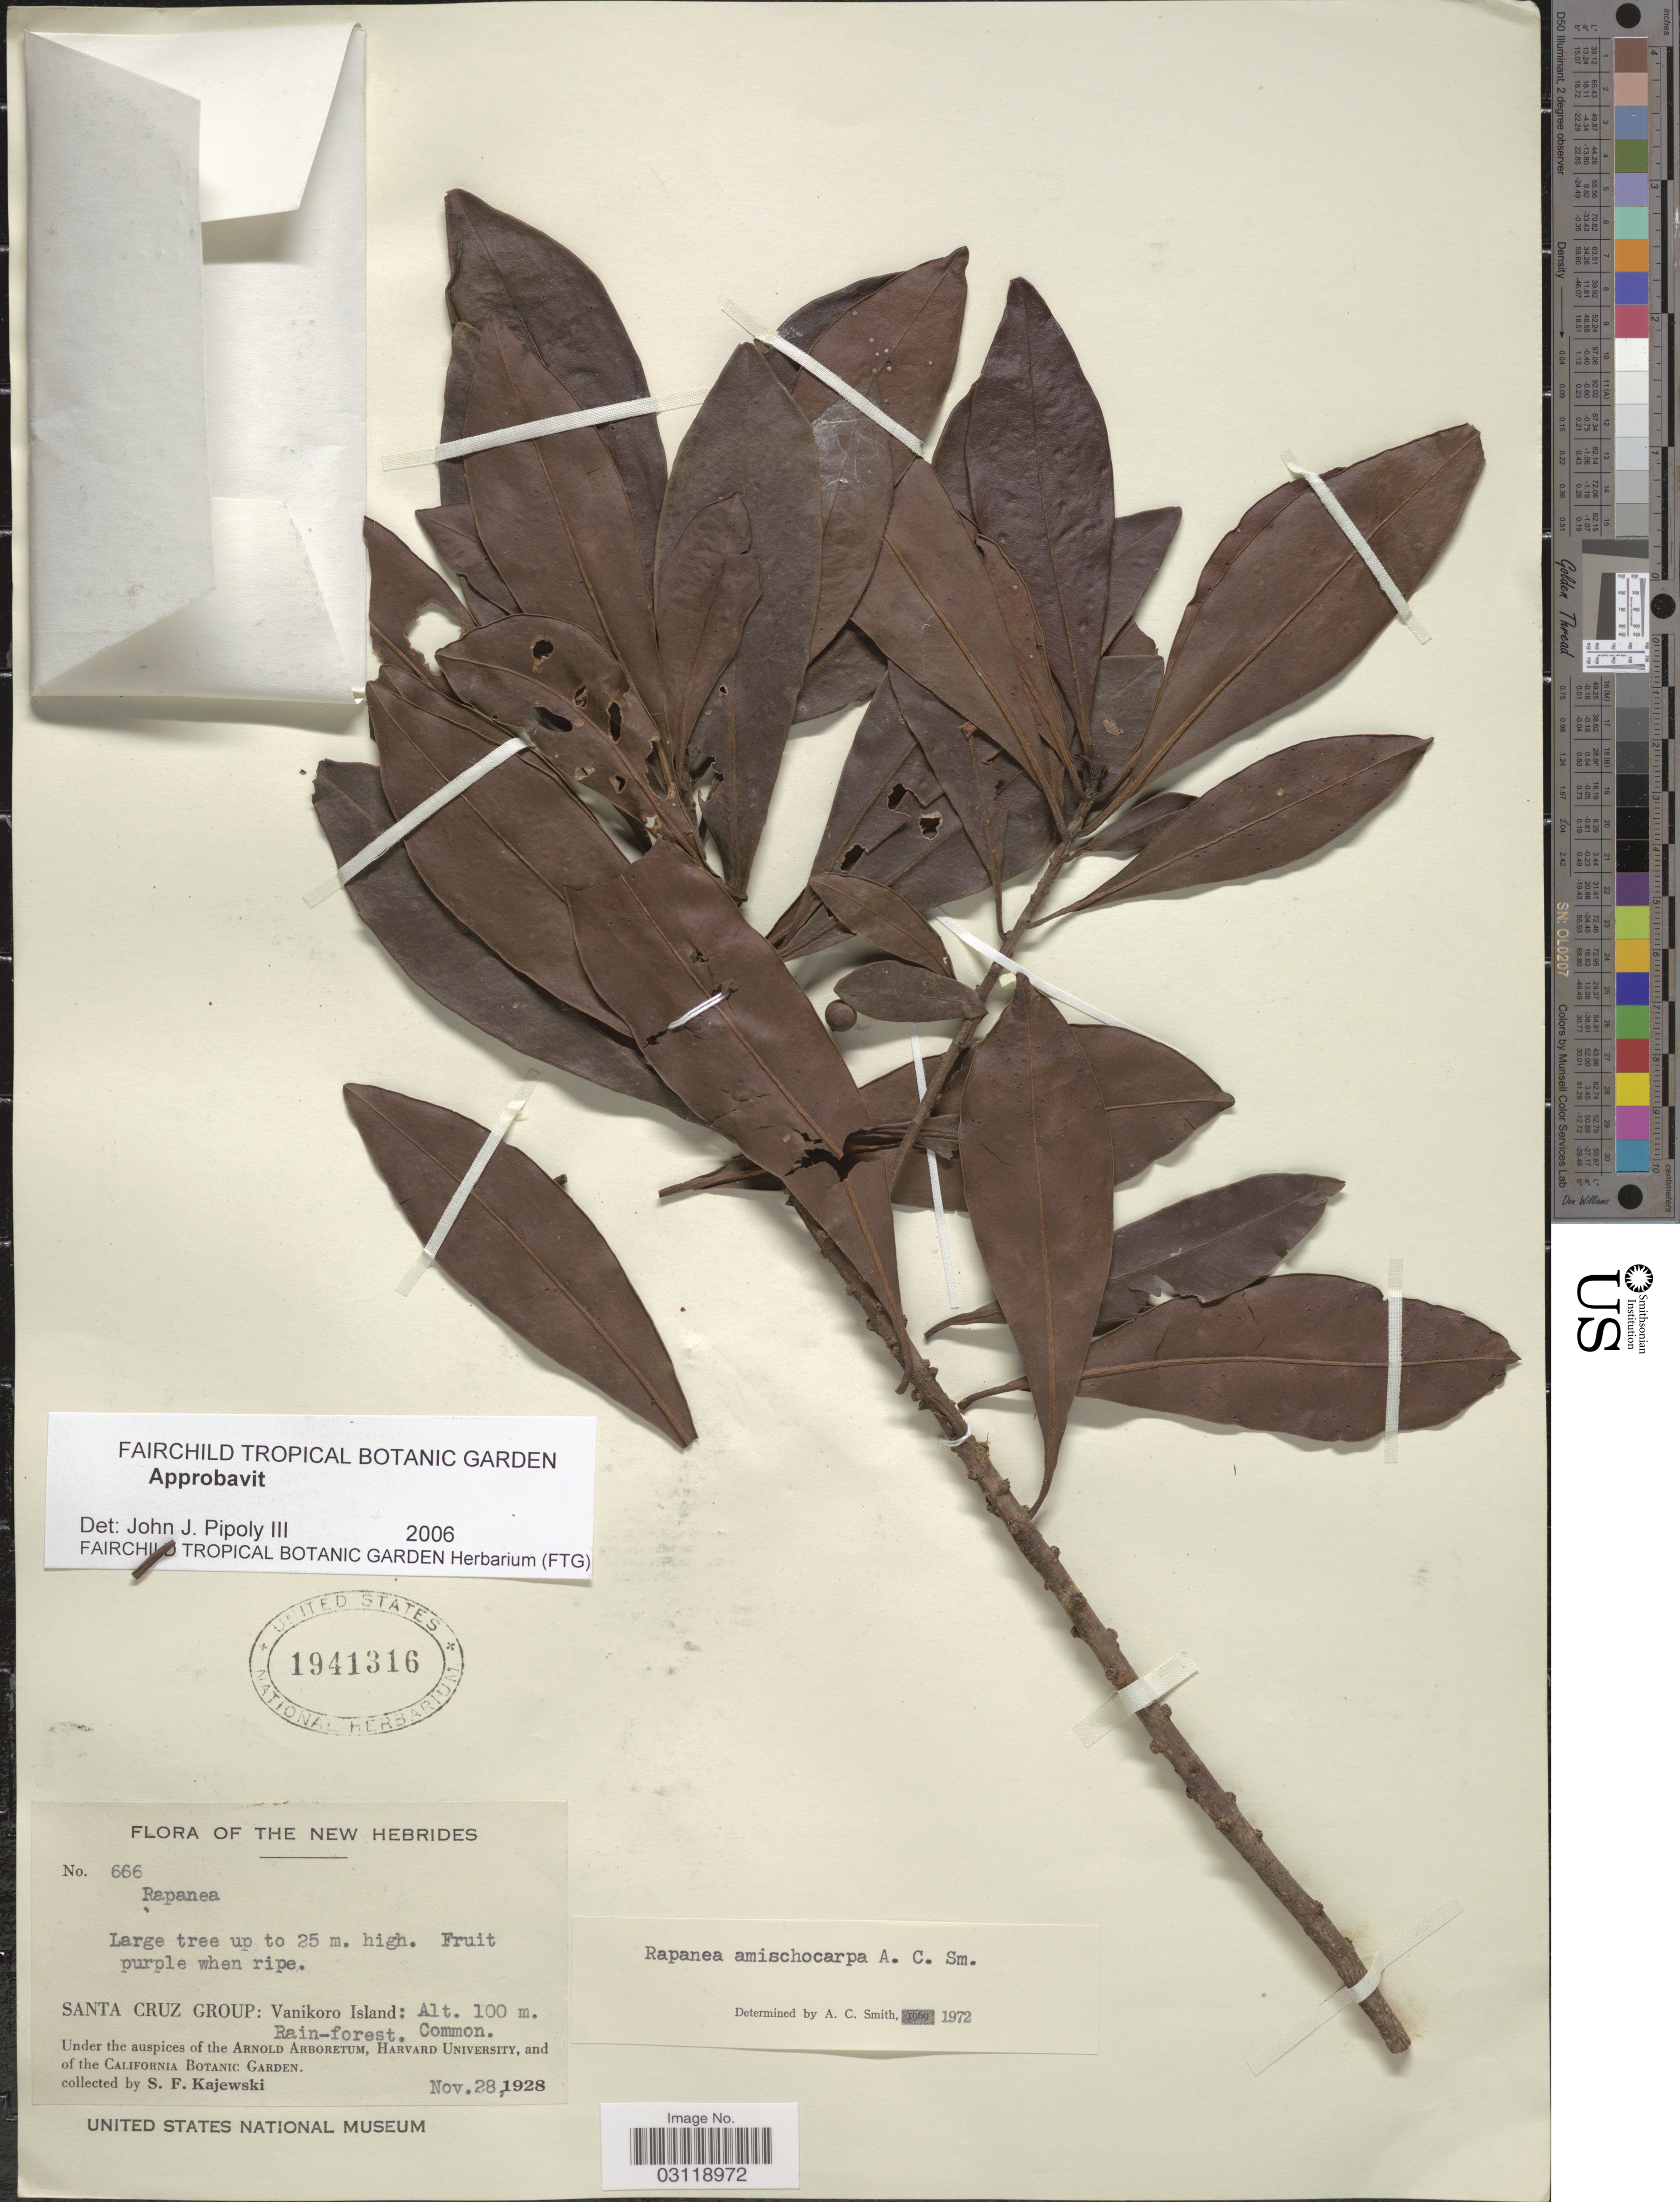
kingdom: Plantae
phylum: Tracheophyta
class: Magnoliopsida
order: Ericales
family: Primulaceae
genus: Rapanea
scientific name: Rapanea amischocarpa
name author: A.C. Sm.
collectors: S. Kajewski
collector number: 666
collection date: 1928-11-28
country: Solomon Islands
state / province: Santa Cruz Is.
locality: New Hebrides. Santa Cruz Group: Vanikoro Island.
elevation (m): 100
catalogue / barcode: US 1941316